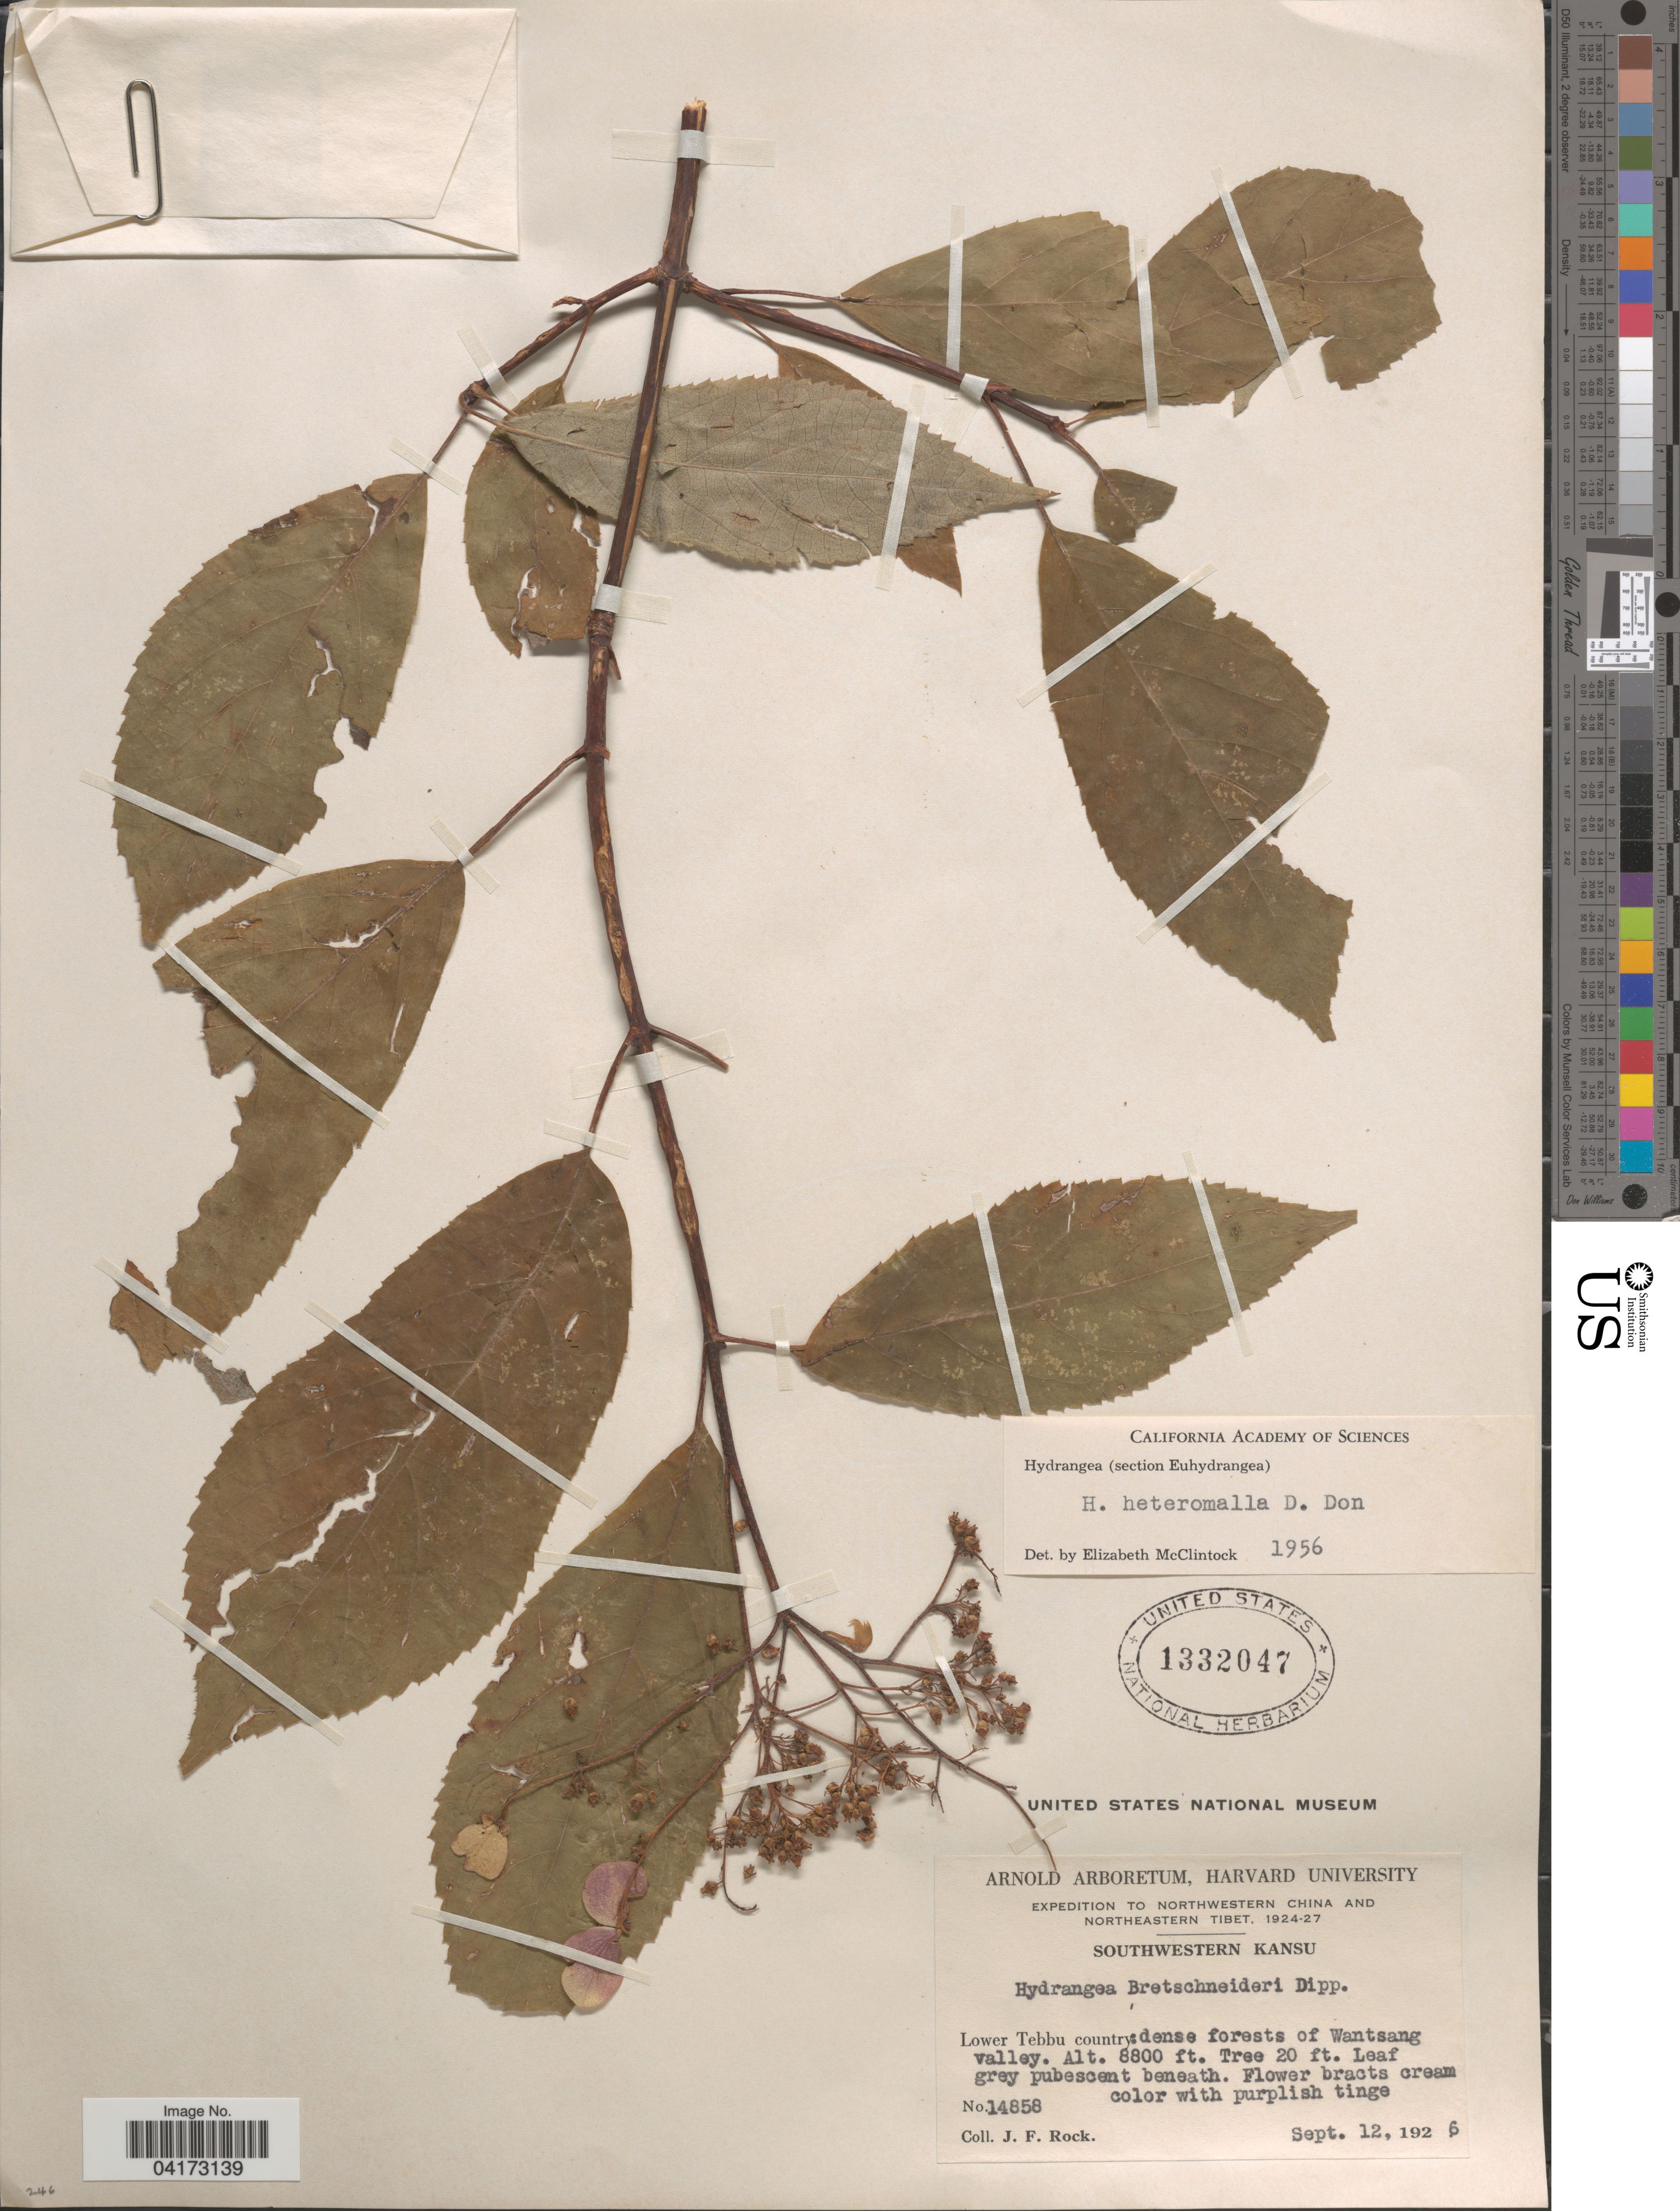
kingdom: Plantae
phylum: Tracheophyta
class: Magnoliopsida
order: Cornales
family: Hydrangeaceae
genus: Hydrangea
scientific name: Hydrangea heteromalla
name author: D. Don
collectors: J. Rock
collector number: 14858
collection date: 1926-09-12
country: China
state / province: Gansu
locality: Expedition to Northwestern China and Northeastern Tibet, 1924-27. Southwestern Kansu. Lower Tebbu country:dense forests of Wantsang valley.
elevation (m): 2682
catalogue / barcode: US 1332047